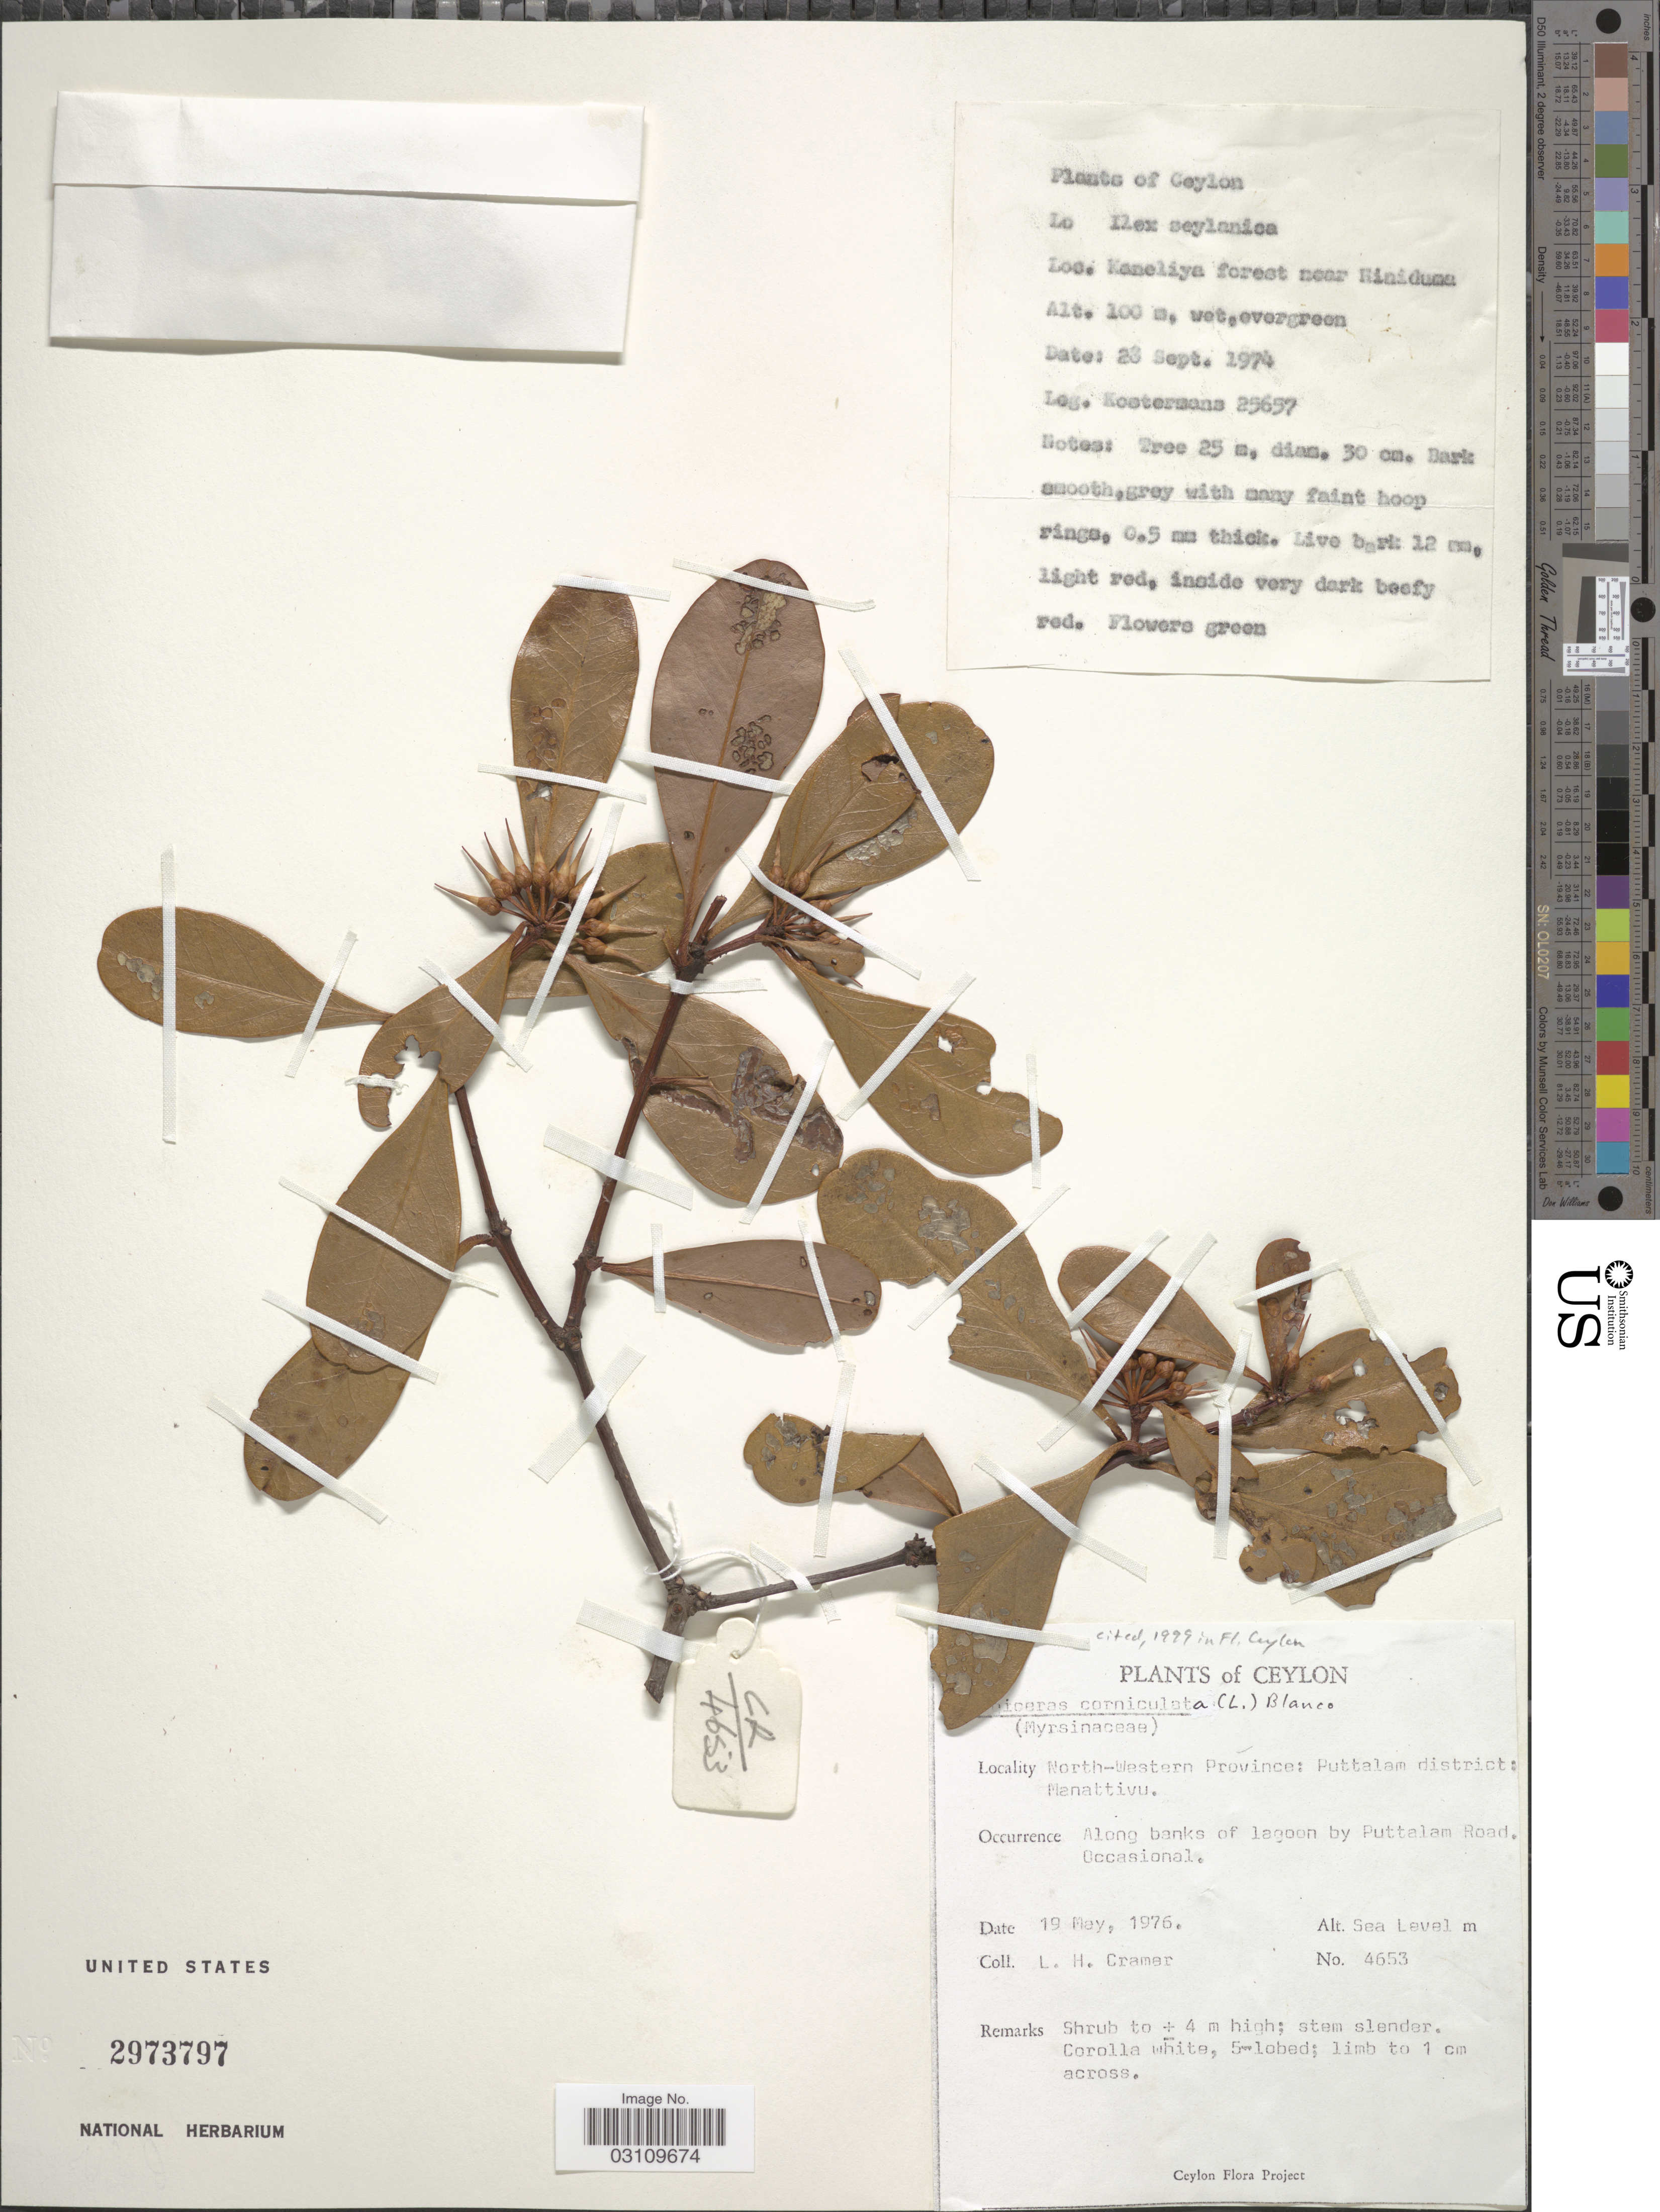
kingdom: Plantae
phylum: Tracheophyta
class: Magnoliopsida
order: Ericales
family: Primulaceae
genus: Aegiceras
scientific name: Aegiceras corniculatum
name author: (L.) Blanco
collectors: L. H. Cramer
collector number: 4653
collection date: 1976-05-19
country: Sri Lanka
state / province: North Western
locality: Ceylon. North-Western Province: Puttalam district: Manattivu.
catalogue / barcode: US 2973797